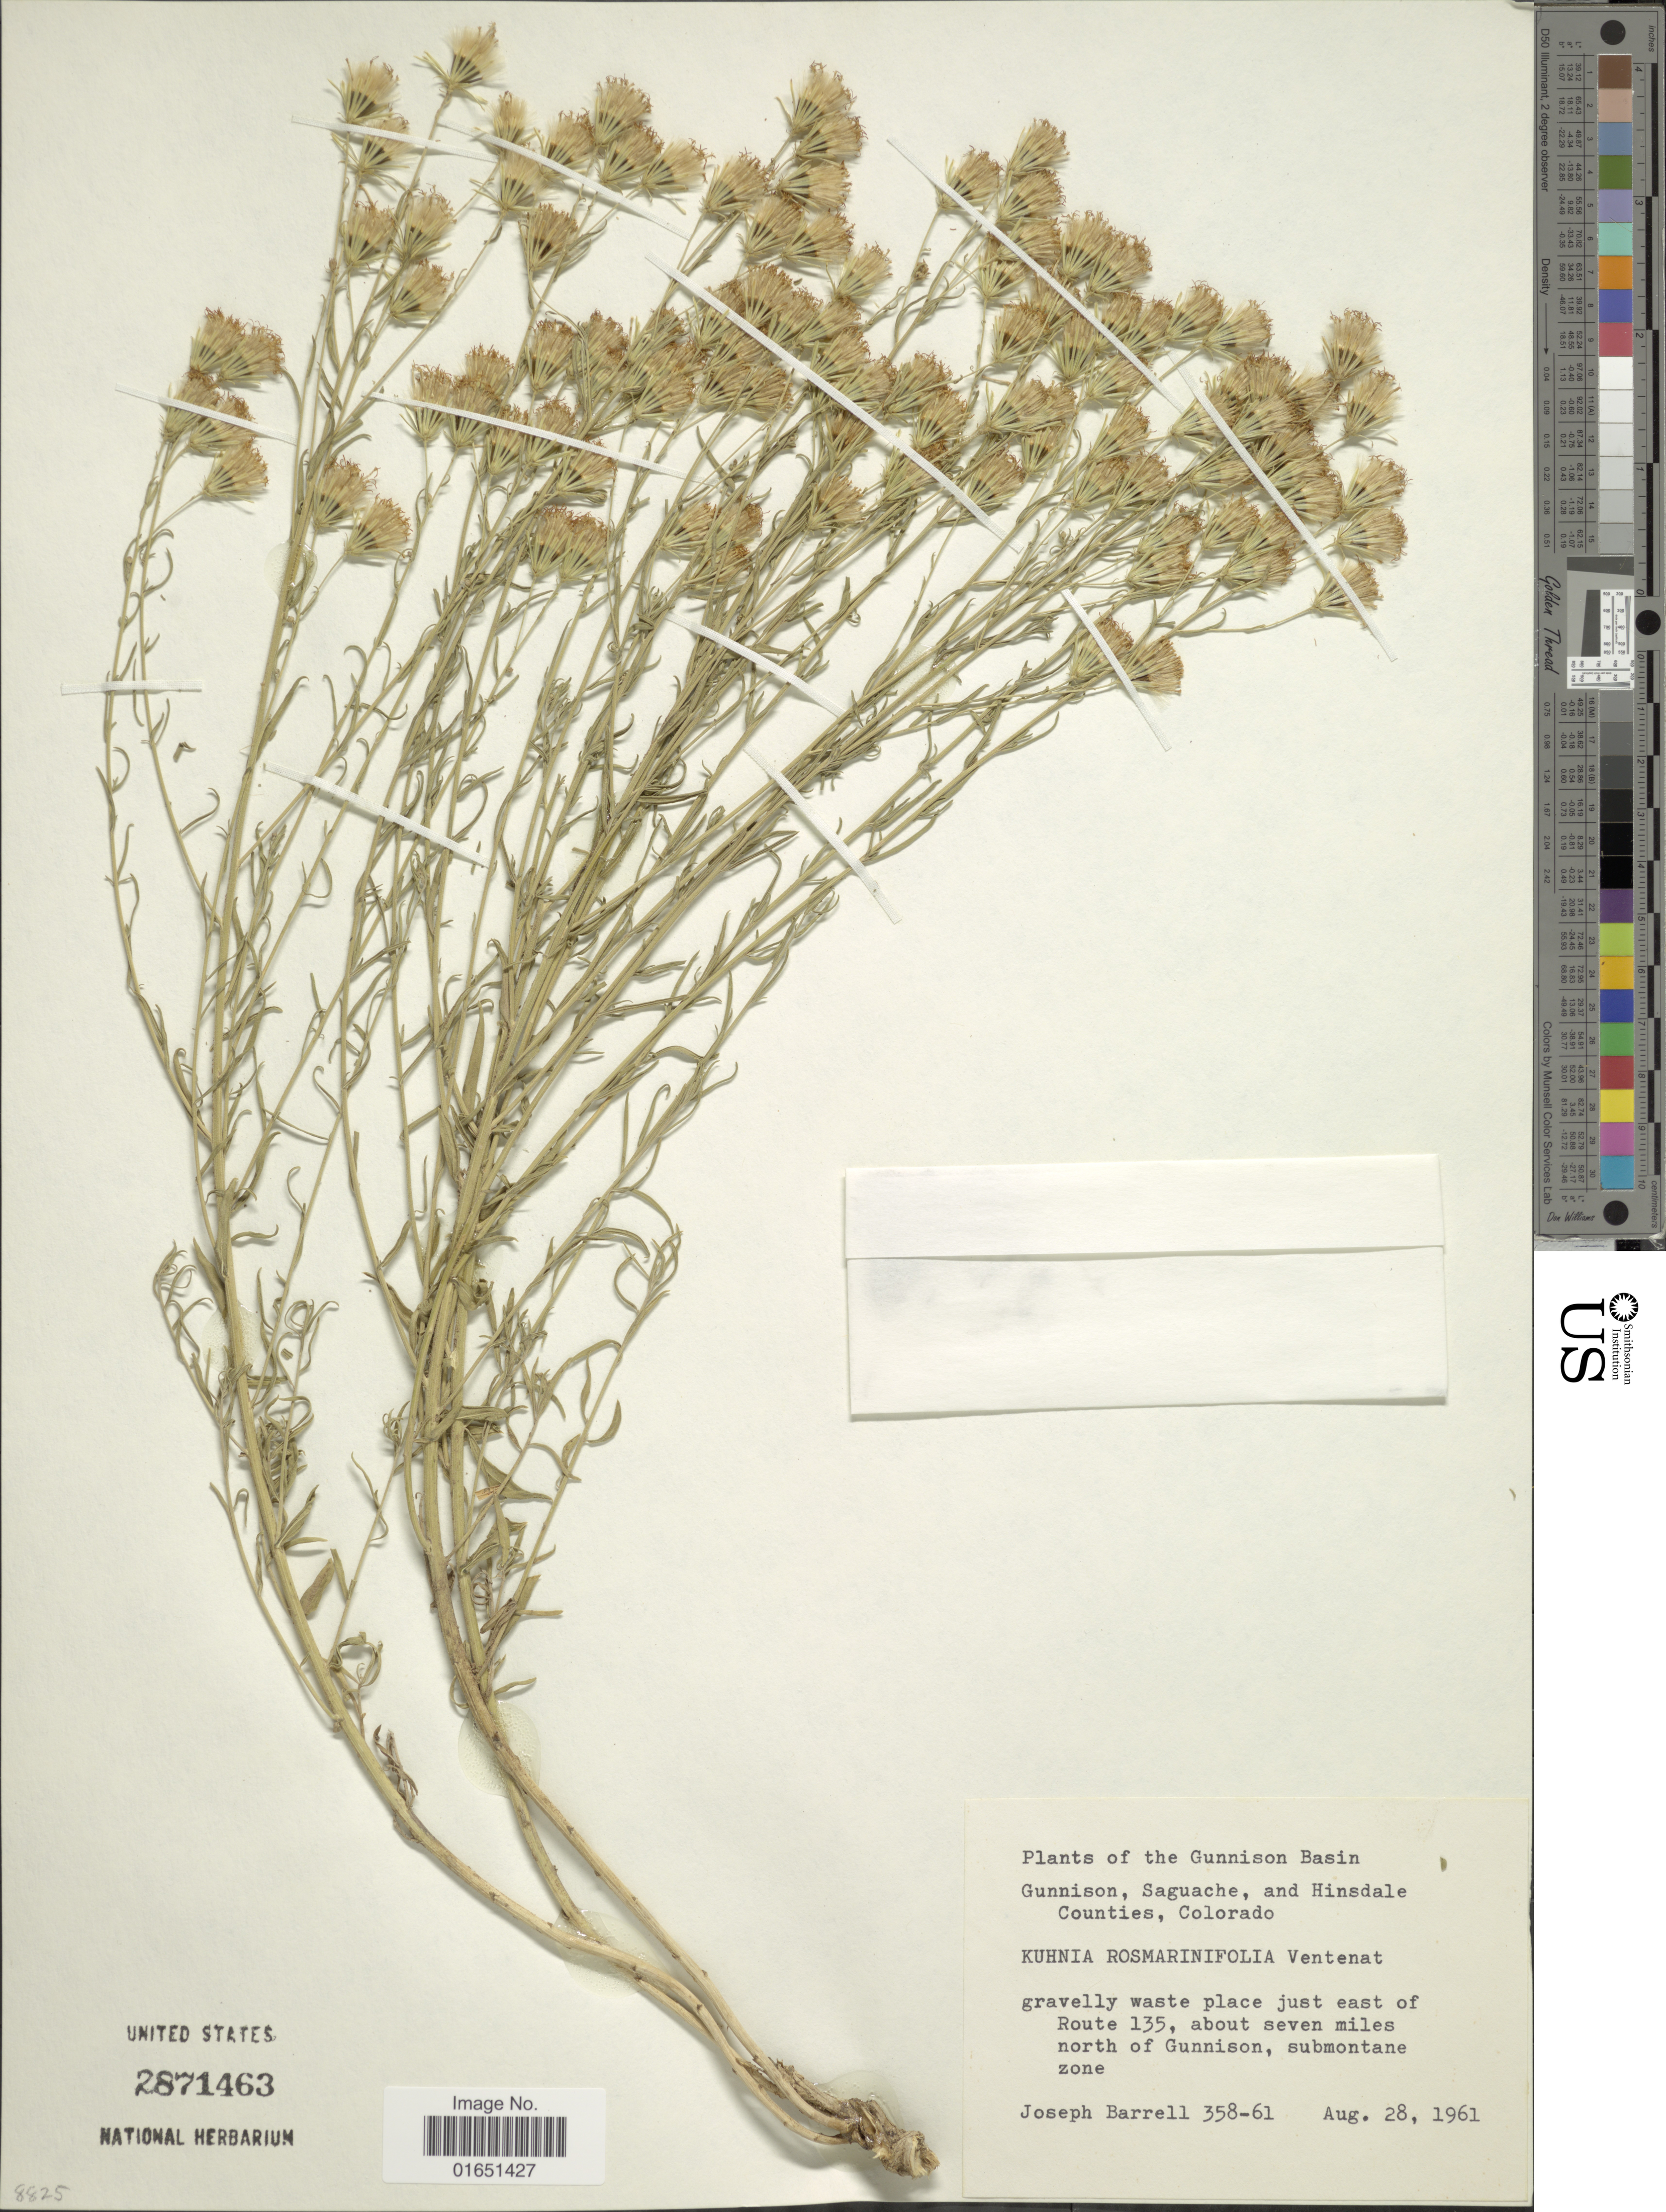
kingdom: Plantae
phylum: Tracheophyta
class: Magnoliopsida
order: Asterales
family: Asteraceae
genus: Brickellia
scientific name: Brickellia rosmarinifolia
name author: (Vent.) W.A. Weber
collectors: J. Barrell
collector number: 358-61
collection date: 1961-08-28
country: United States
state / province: Colorado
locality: Gunnison Basin, Gunnison, Saguache, and Hinsdale Counties, gravelly waste place just east of Route 135, about seven miles north of Gunnison, submontane zone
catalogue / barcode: US 2871463